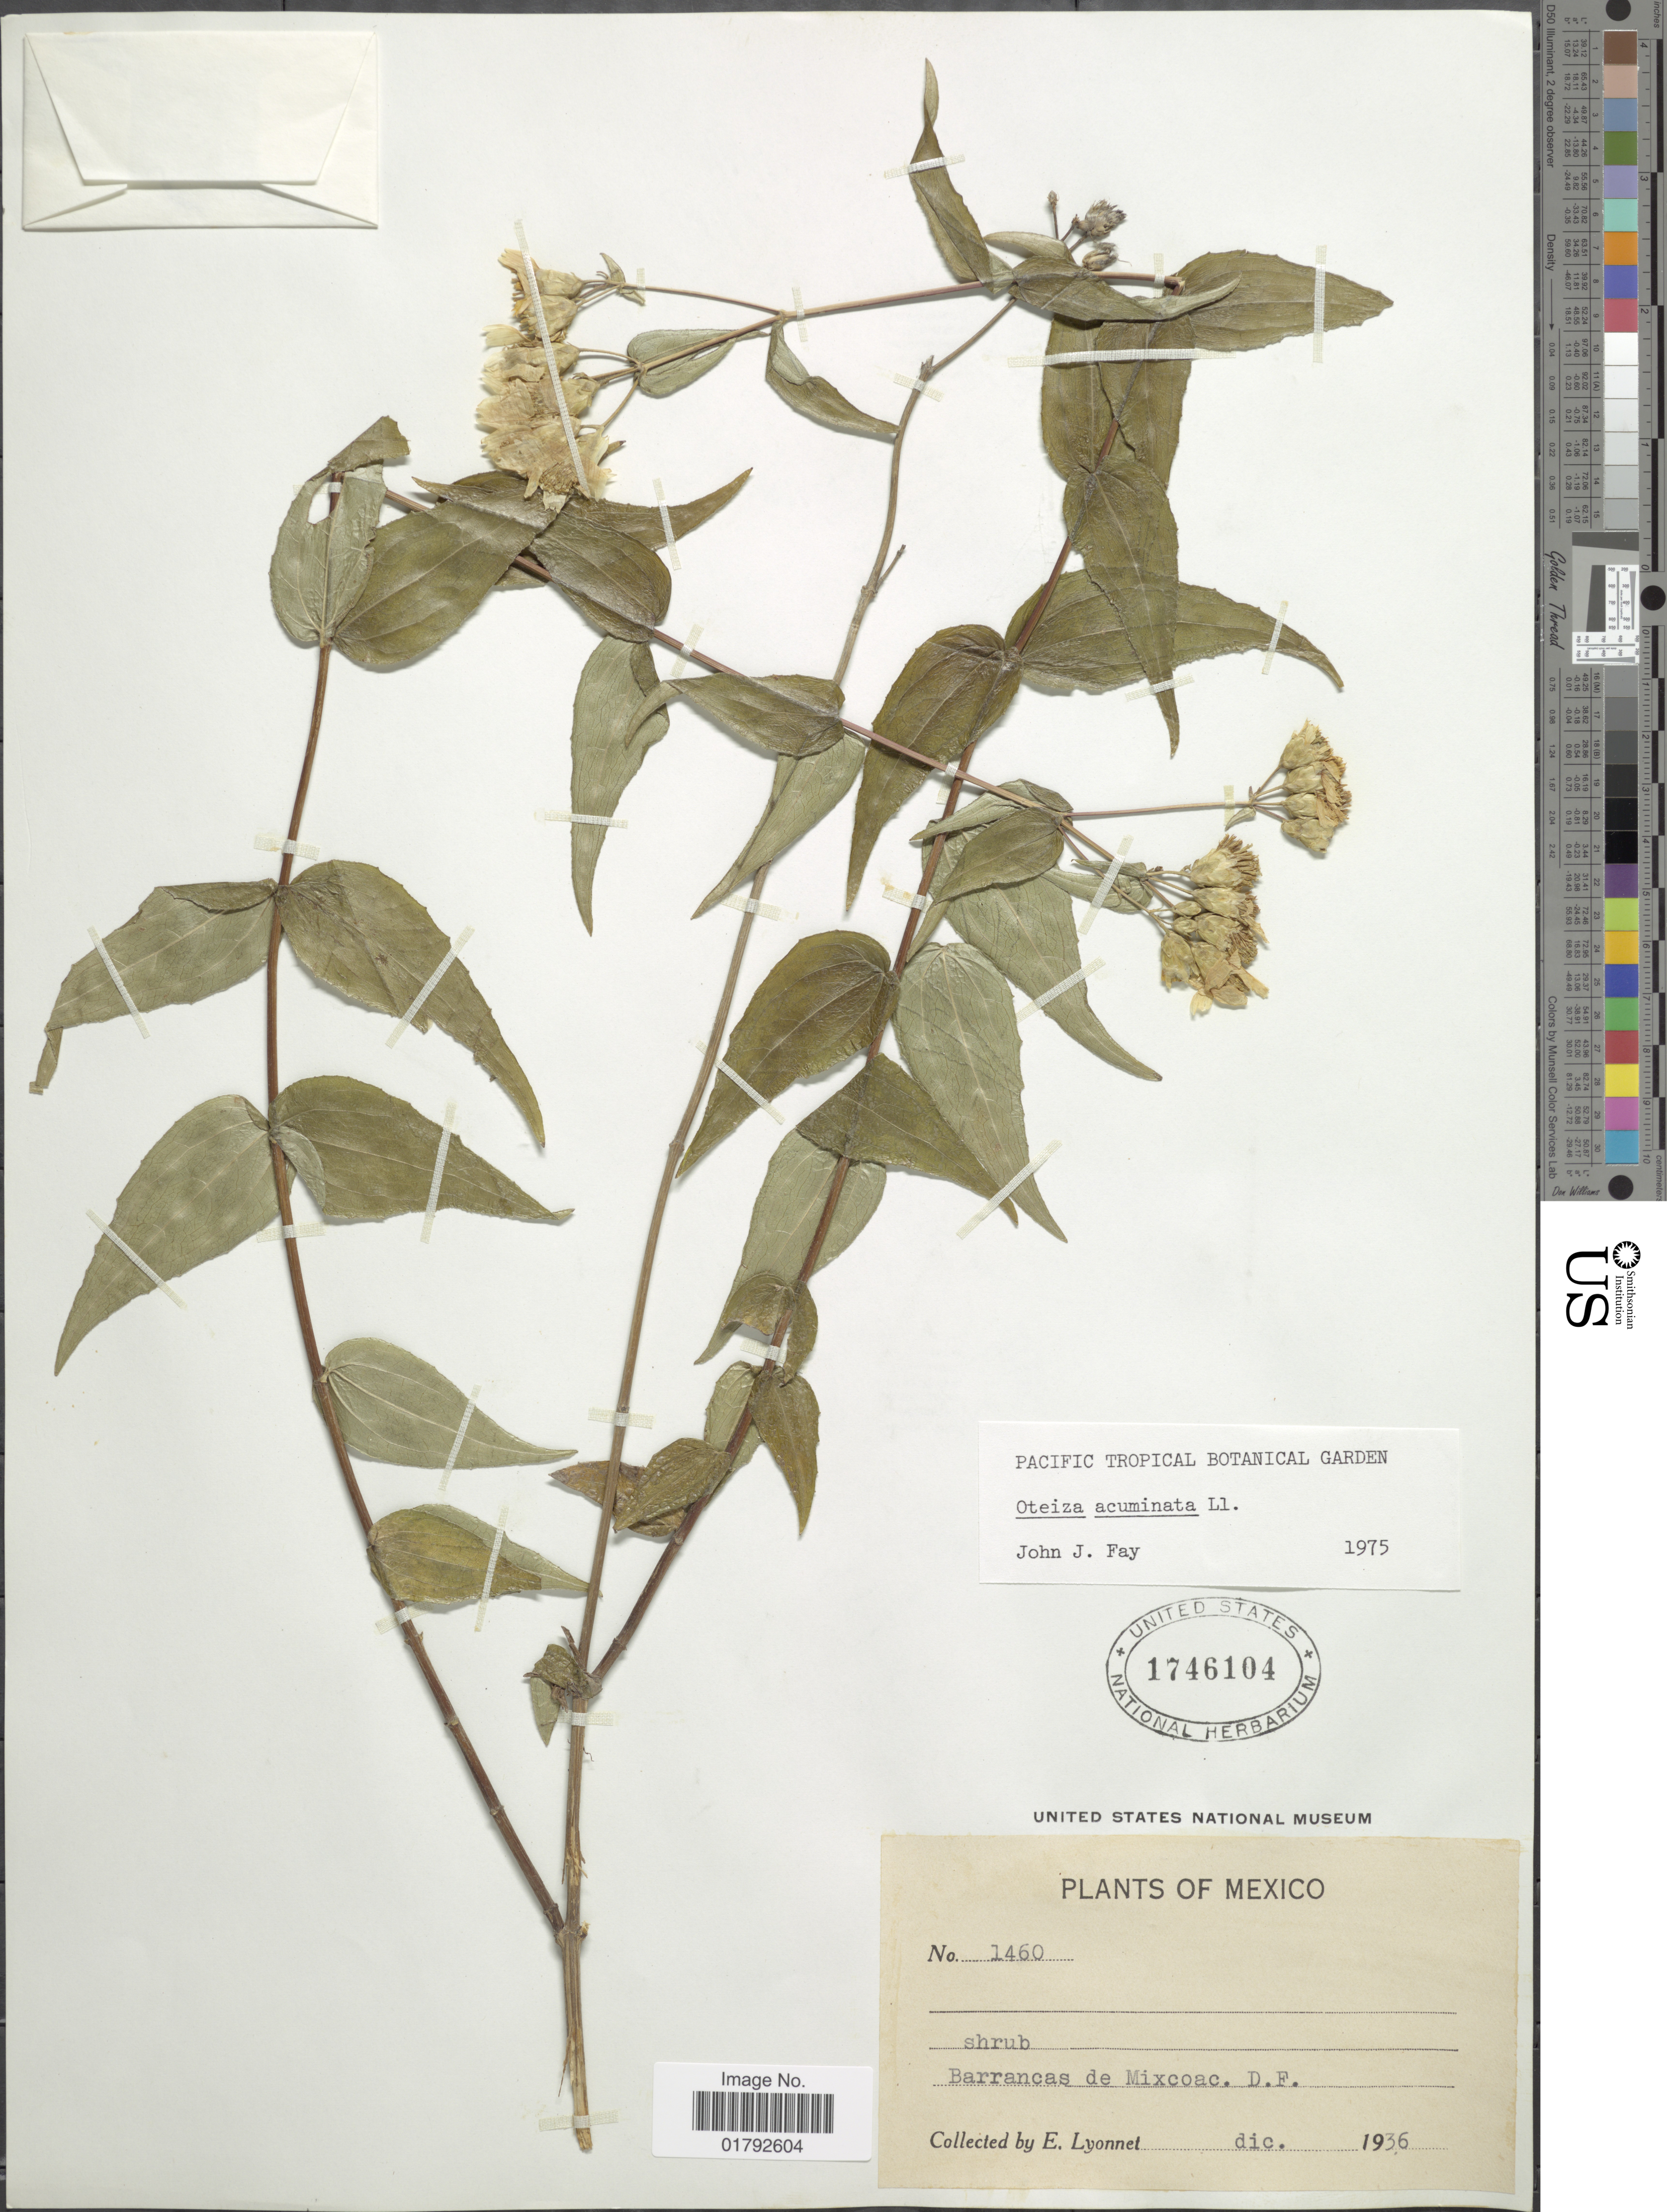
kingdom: Plantae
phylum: Tracheophyta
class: Magnoliopsida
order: Asterales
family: Asteraceae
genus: Oteiza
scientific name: Oteiza acuminata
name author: La Llave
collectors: E. Lyonnet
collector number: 1460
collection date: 1936-12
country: Mexico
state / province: Distrito Federal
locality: Barrancas de Mixcoac.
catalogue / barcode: US 1746104